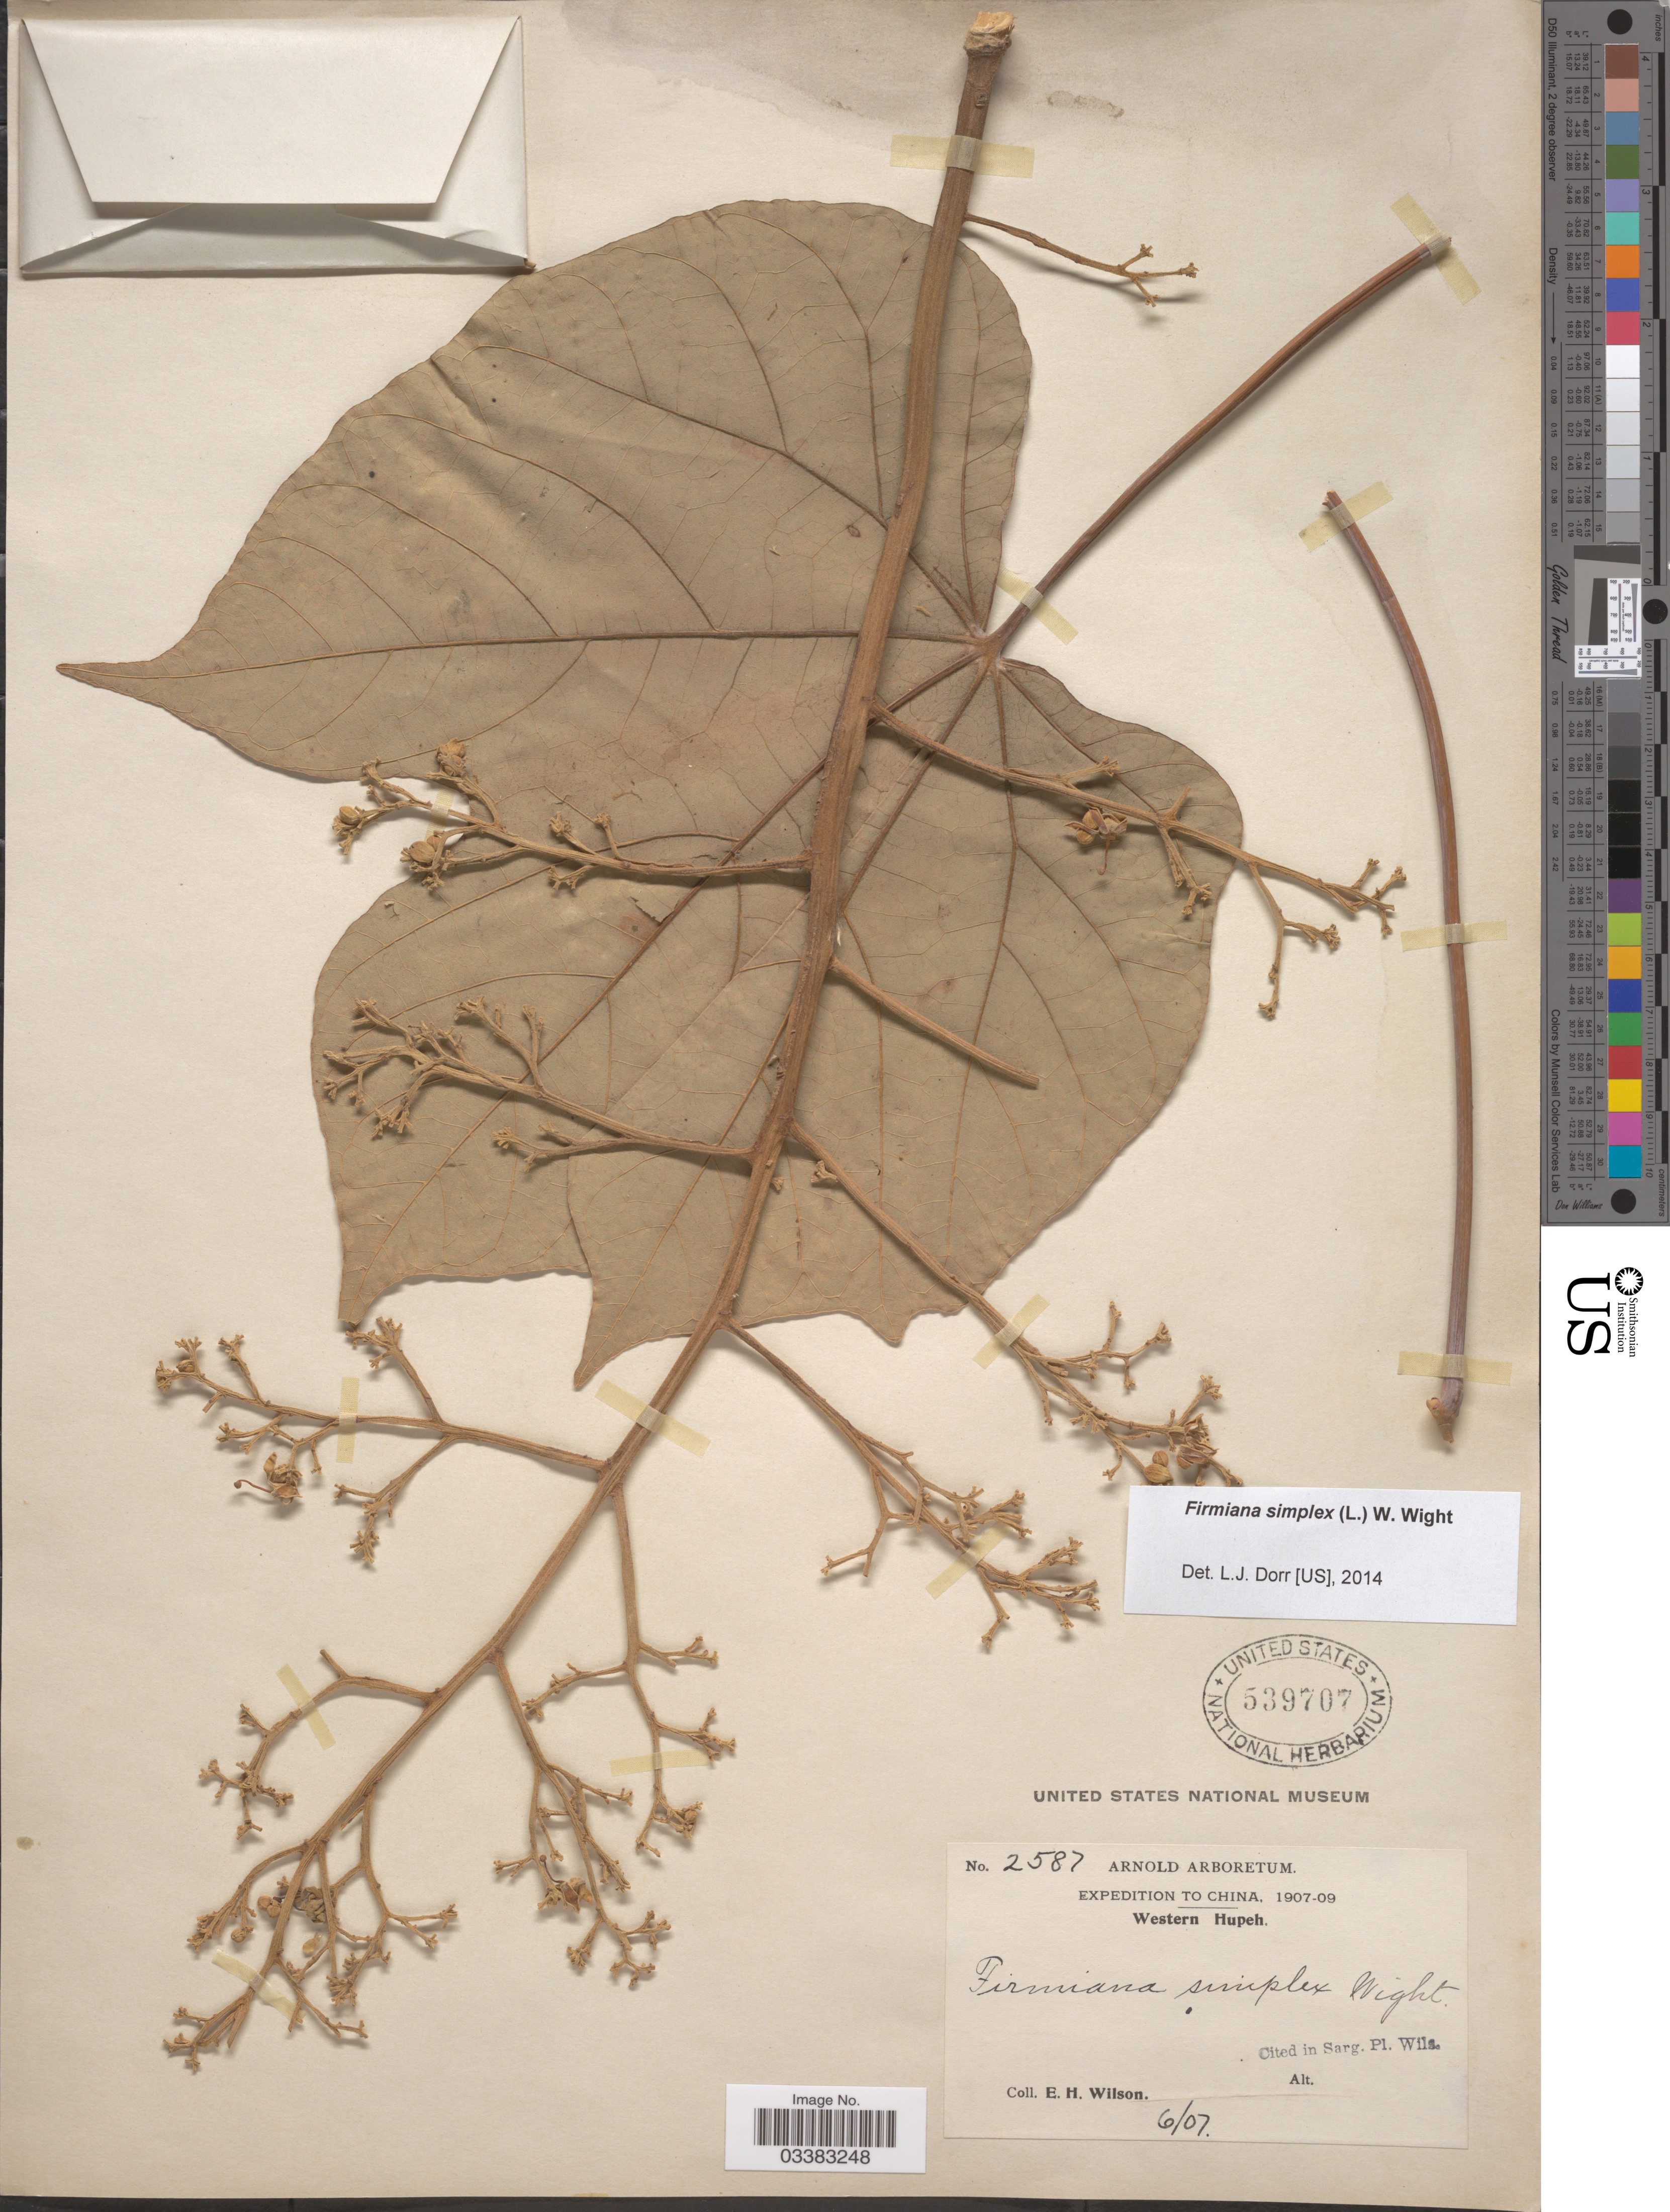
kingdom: Plantae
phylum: Tracheophyta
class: Magnoliopsida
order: Malvales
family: Malvaceae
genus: Firmiana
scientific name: Firmiana simplex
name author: (L.) W. Wight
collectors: E. Wilson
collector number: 2587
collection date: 1907-06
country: China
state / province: Hubei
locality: Western Hupeh.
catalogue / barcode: US 539707